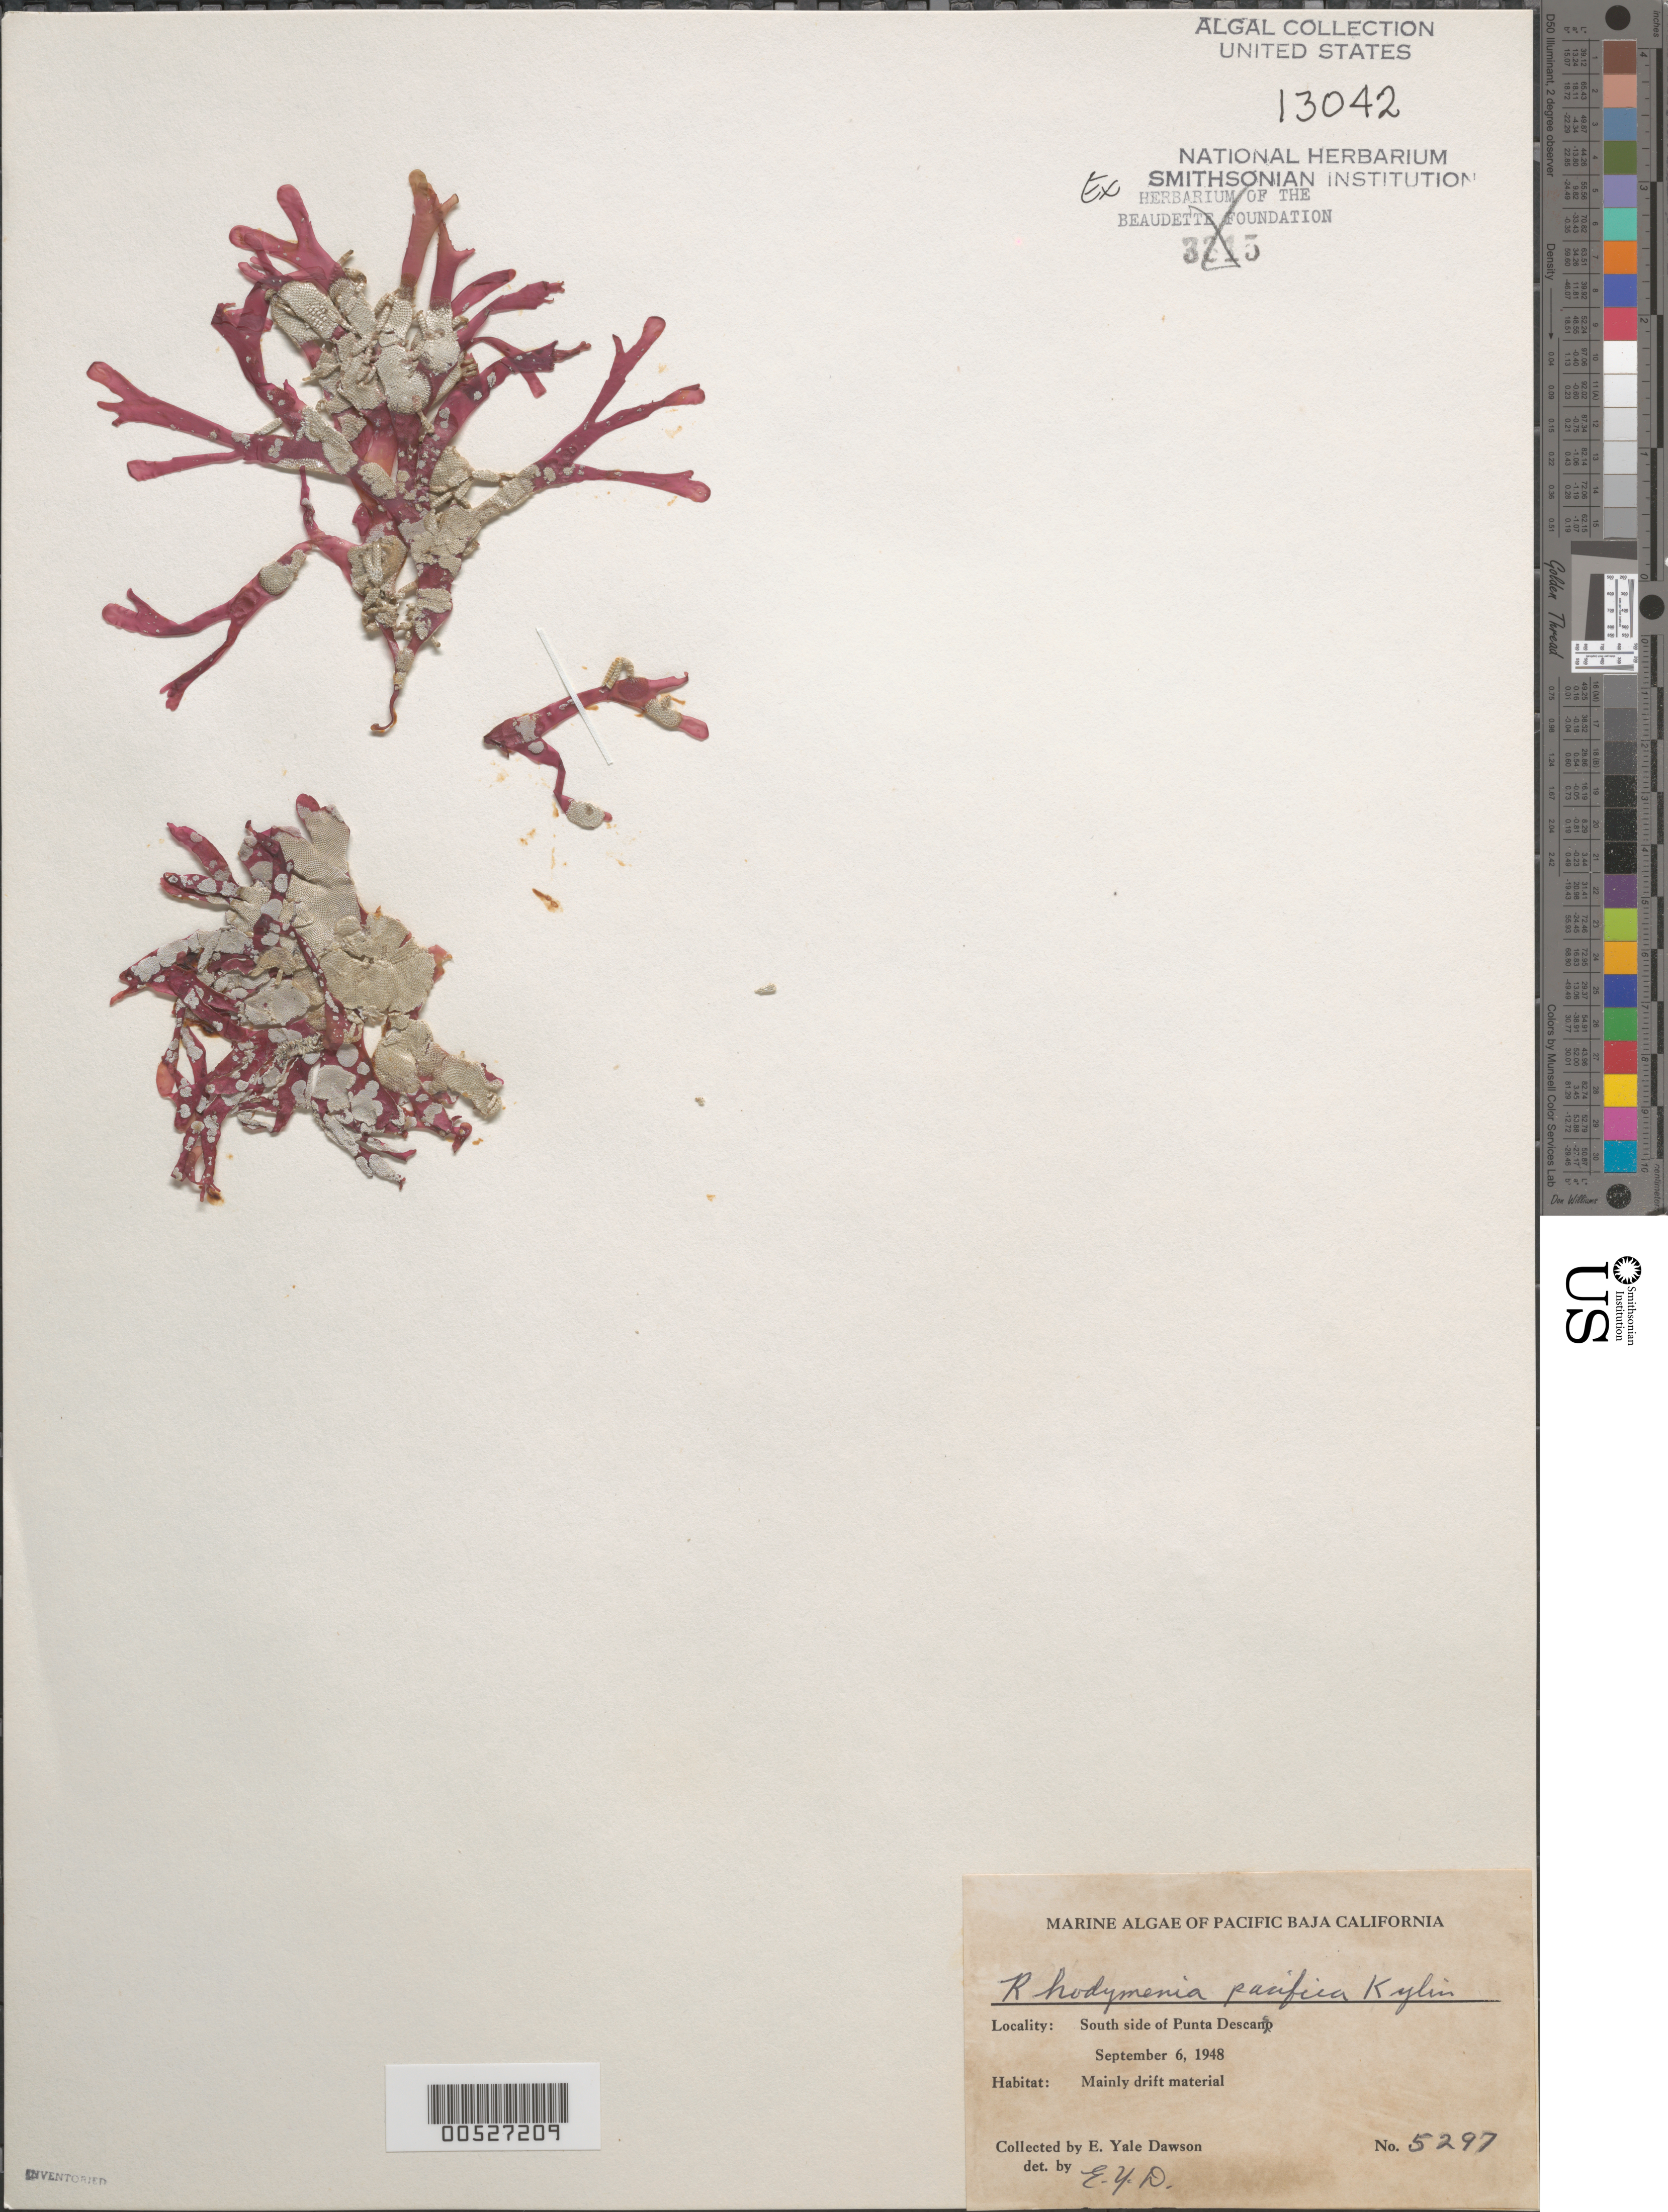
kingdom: Plantae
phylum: Rhodophyta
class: Florideophyceae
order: Rhodymeniales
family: Rhodymeniaceae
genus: Rhodymenia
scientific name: Rhodymenia pacifica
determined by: Dawson, E. Y.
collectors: E. Y. Dawson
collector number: EYD 5297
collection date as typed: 06 Sep 1948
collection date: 1948-09-06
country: Mexico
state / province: Baja California Norte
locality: South Punta Descanso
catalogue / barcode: US 13042